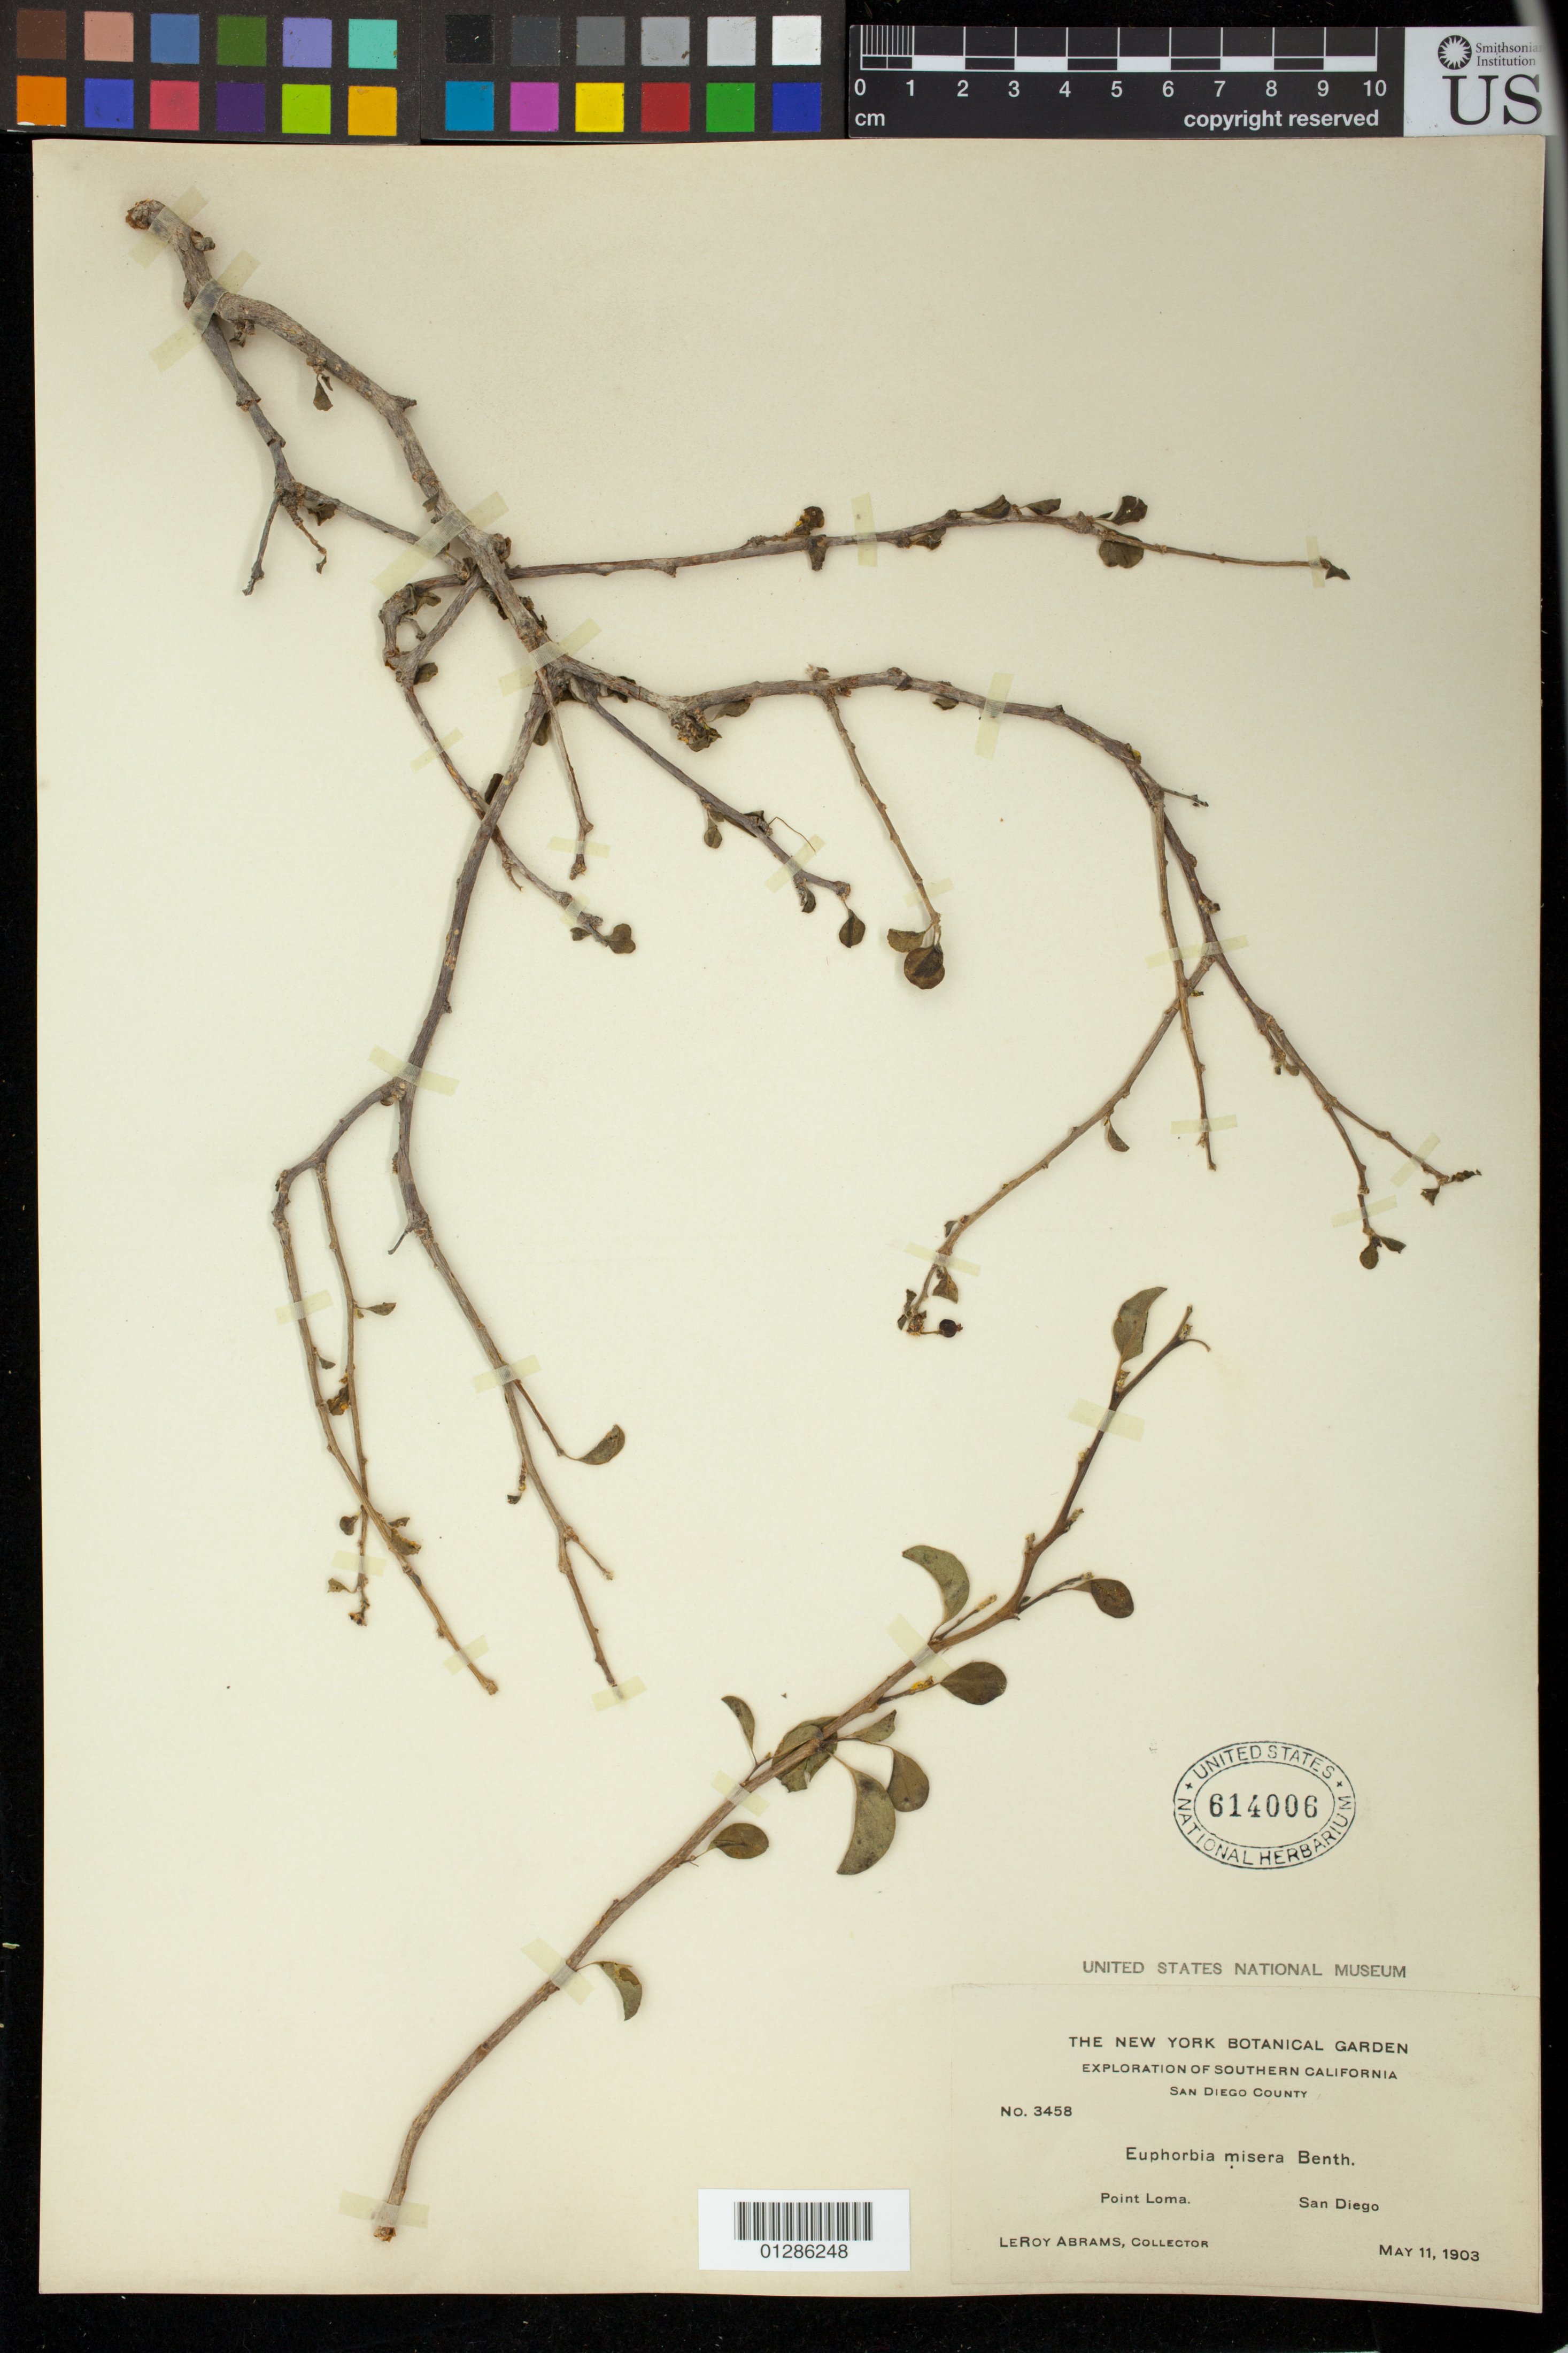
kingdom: Plantae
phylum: Tracheophyta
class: Magnoliopsida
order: Malpighiales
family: Euphorbiaceae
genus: Euphorbia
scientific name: Euphorbia misera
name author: Benth.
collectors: L. Abrams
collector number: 3458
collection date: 1903-05-11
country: United States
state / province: California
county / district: San Diego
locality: Point Loma, San Diego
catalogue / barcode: US 614006